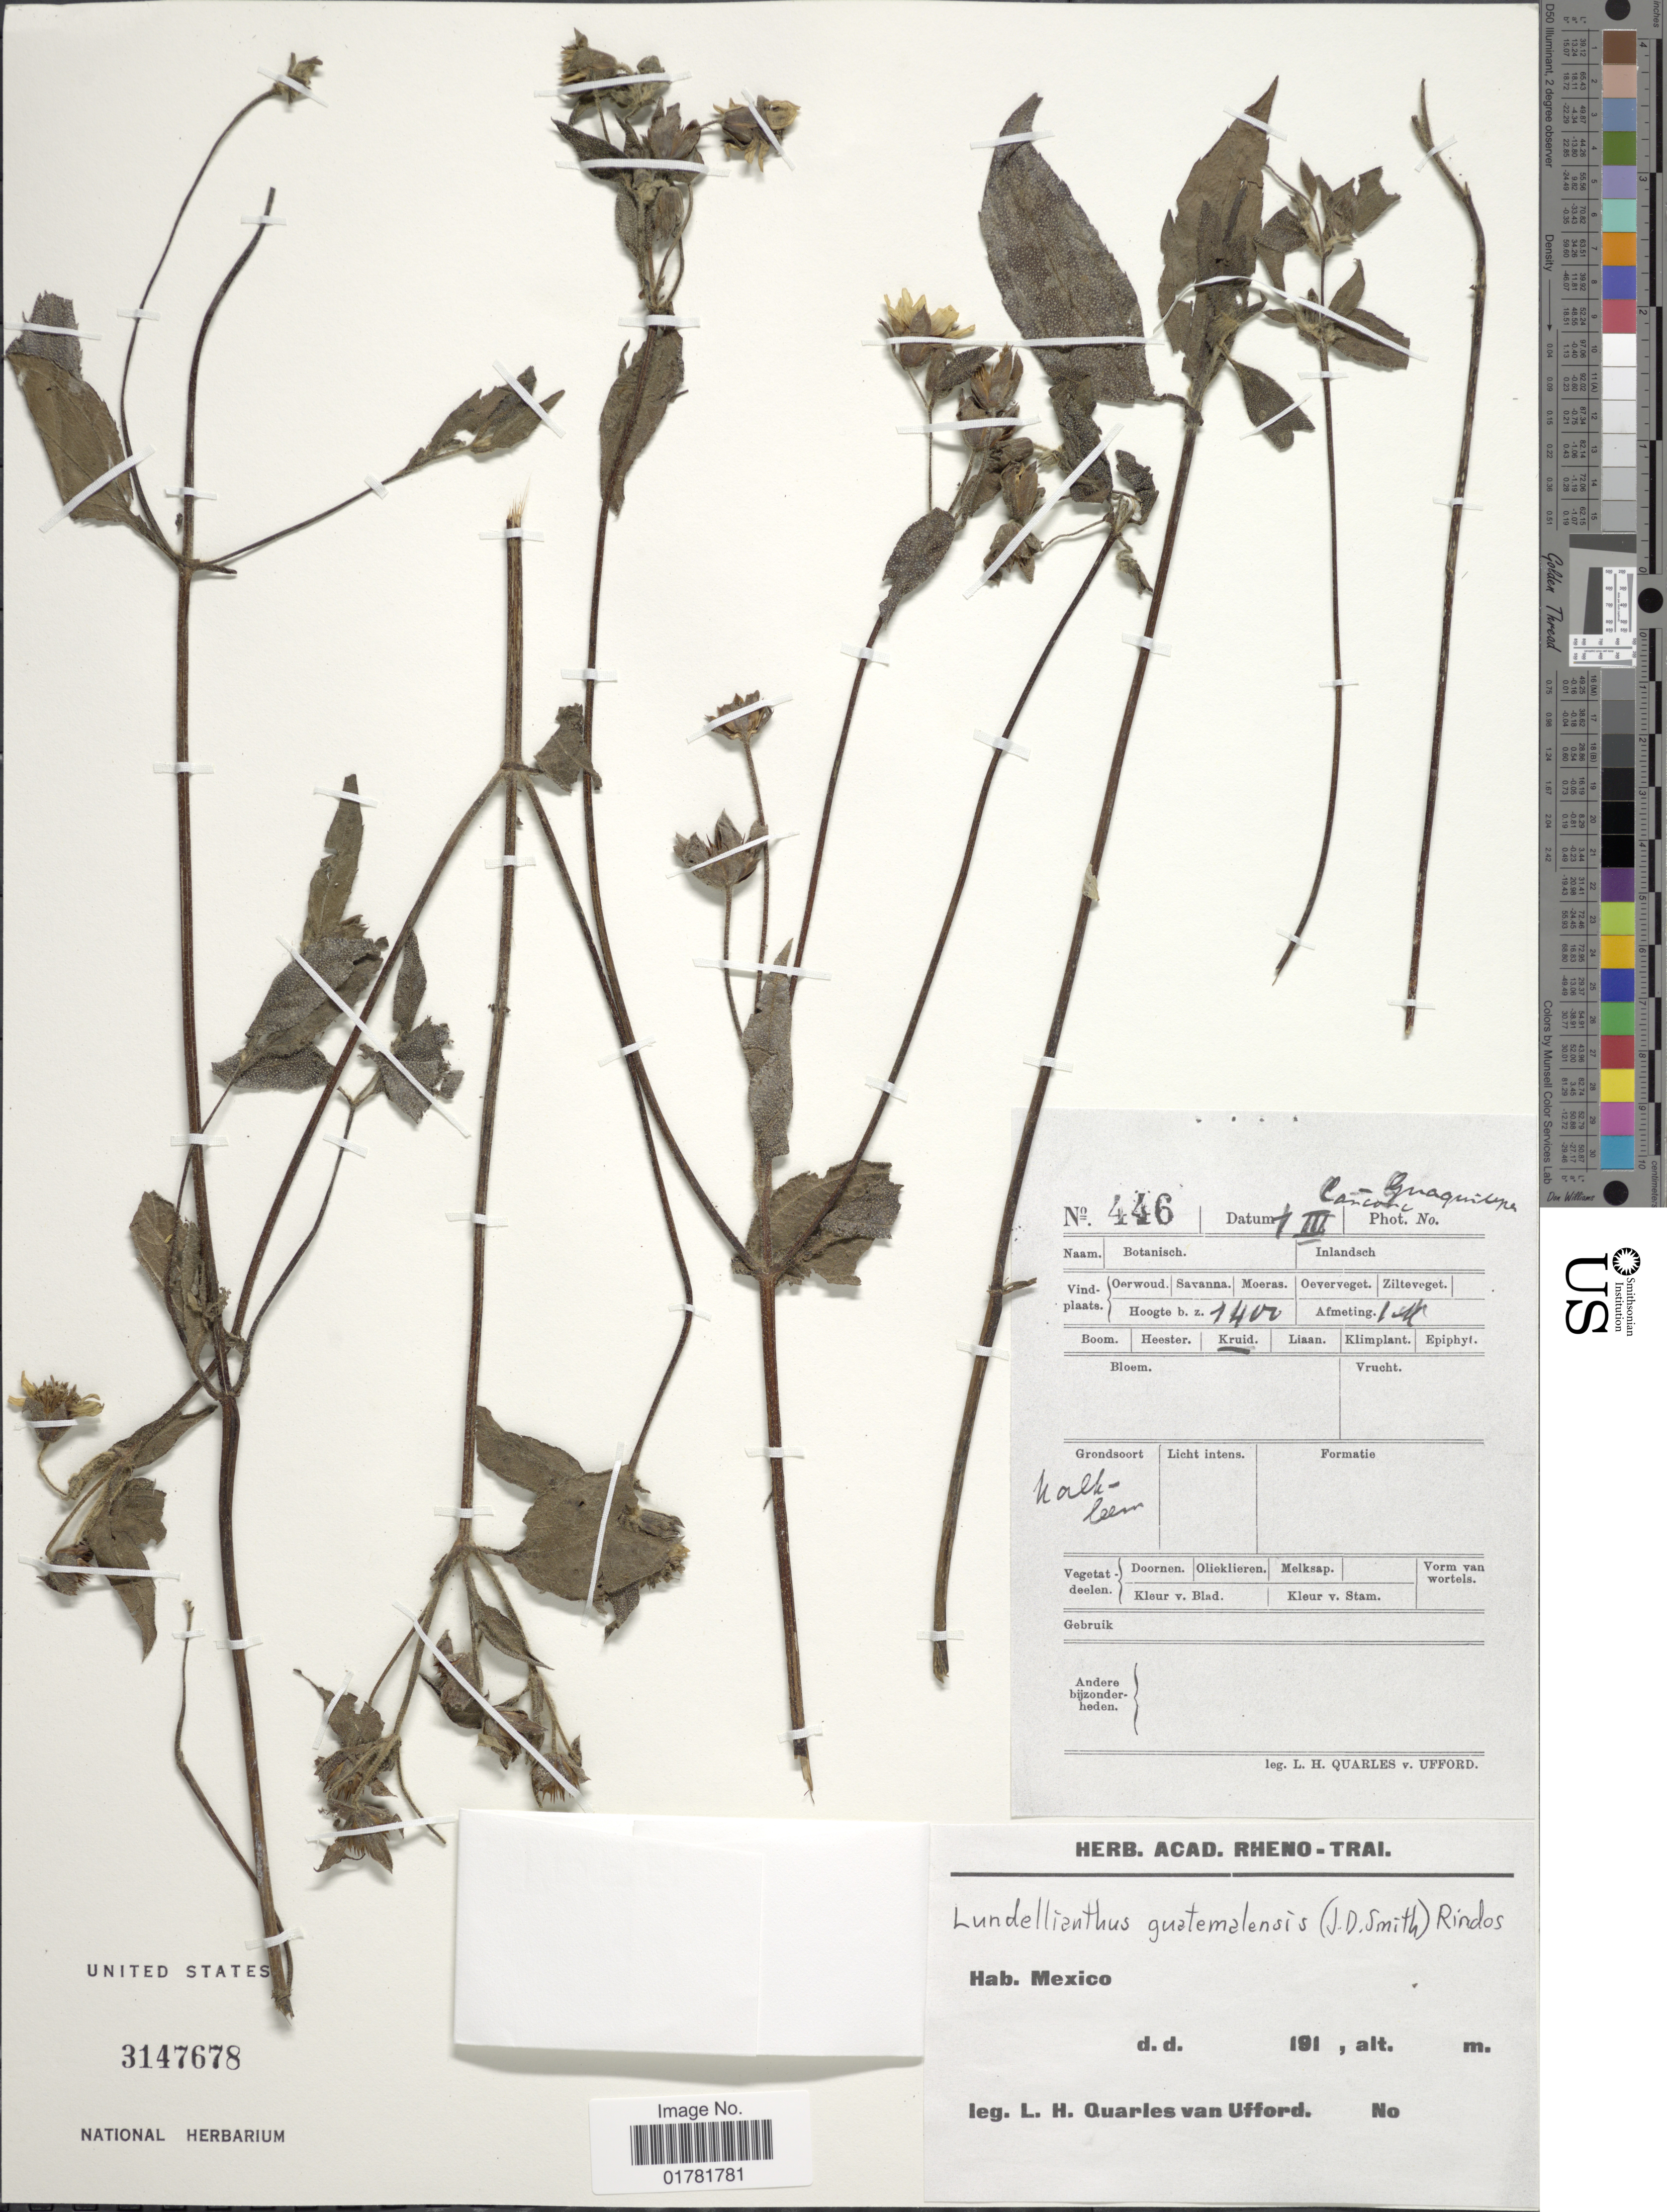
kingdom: Plantae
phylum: Tracheophyta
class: Magnoliopsida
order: Asterales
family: Asteraceae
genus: Lundellianthus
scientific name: Lundellianthus guatemalensis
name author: (Donn. Sm.) Strother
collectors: Quarles van Ufford, L. H.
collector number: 446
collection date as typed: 191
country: Mexico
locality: Cancuc - Guaquitepec [interpreted]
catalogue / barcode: US 3147678